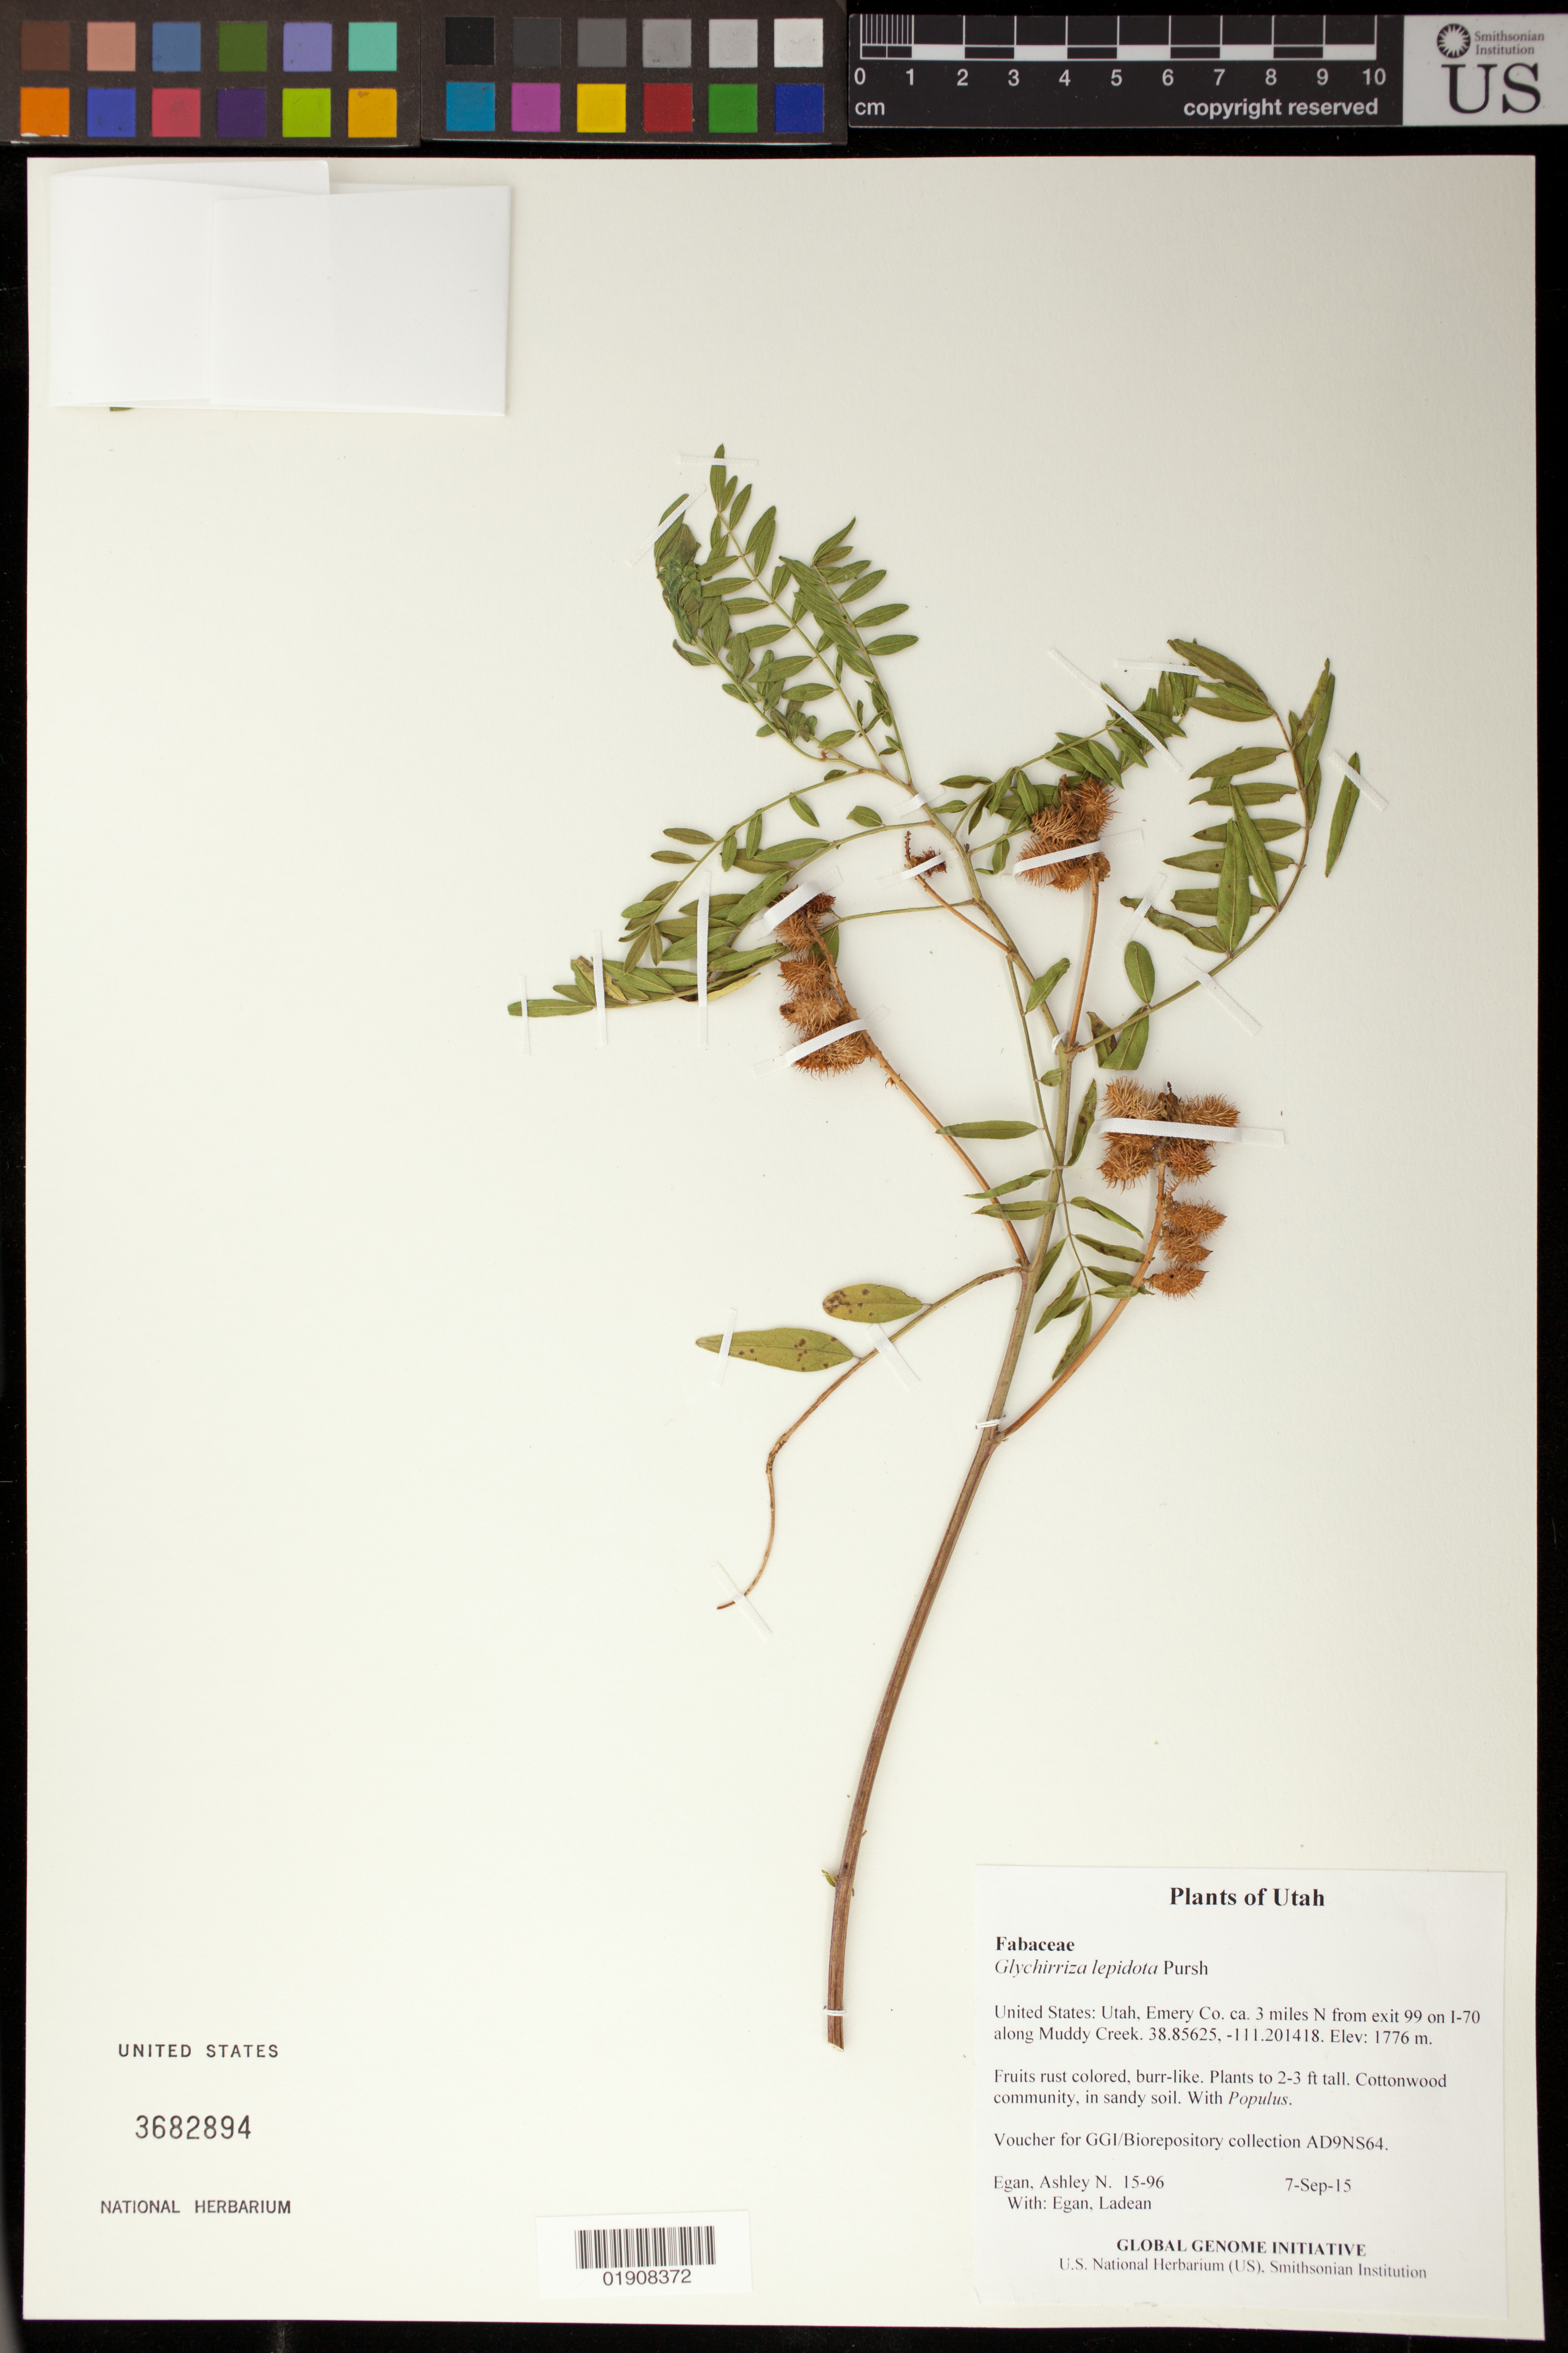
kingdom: Plantae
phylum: Tracheophyta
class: Magnoliopsida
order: Fabales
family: Fabaceae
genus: Glycyrrhiza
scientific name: Glycyrrhiza lepidota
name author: Pursh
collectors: A. N. Egan & L. Egan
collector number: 15-96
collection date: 2015-09-07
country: United States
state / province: Utah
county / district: Emery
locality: ca. 3 miles N from exit 99 on I-70 along Muddy Creek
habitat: Cottonwood community, in sandy soil.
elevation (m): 1776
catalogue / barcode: US 3682894